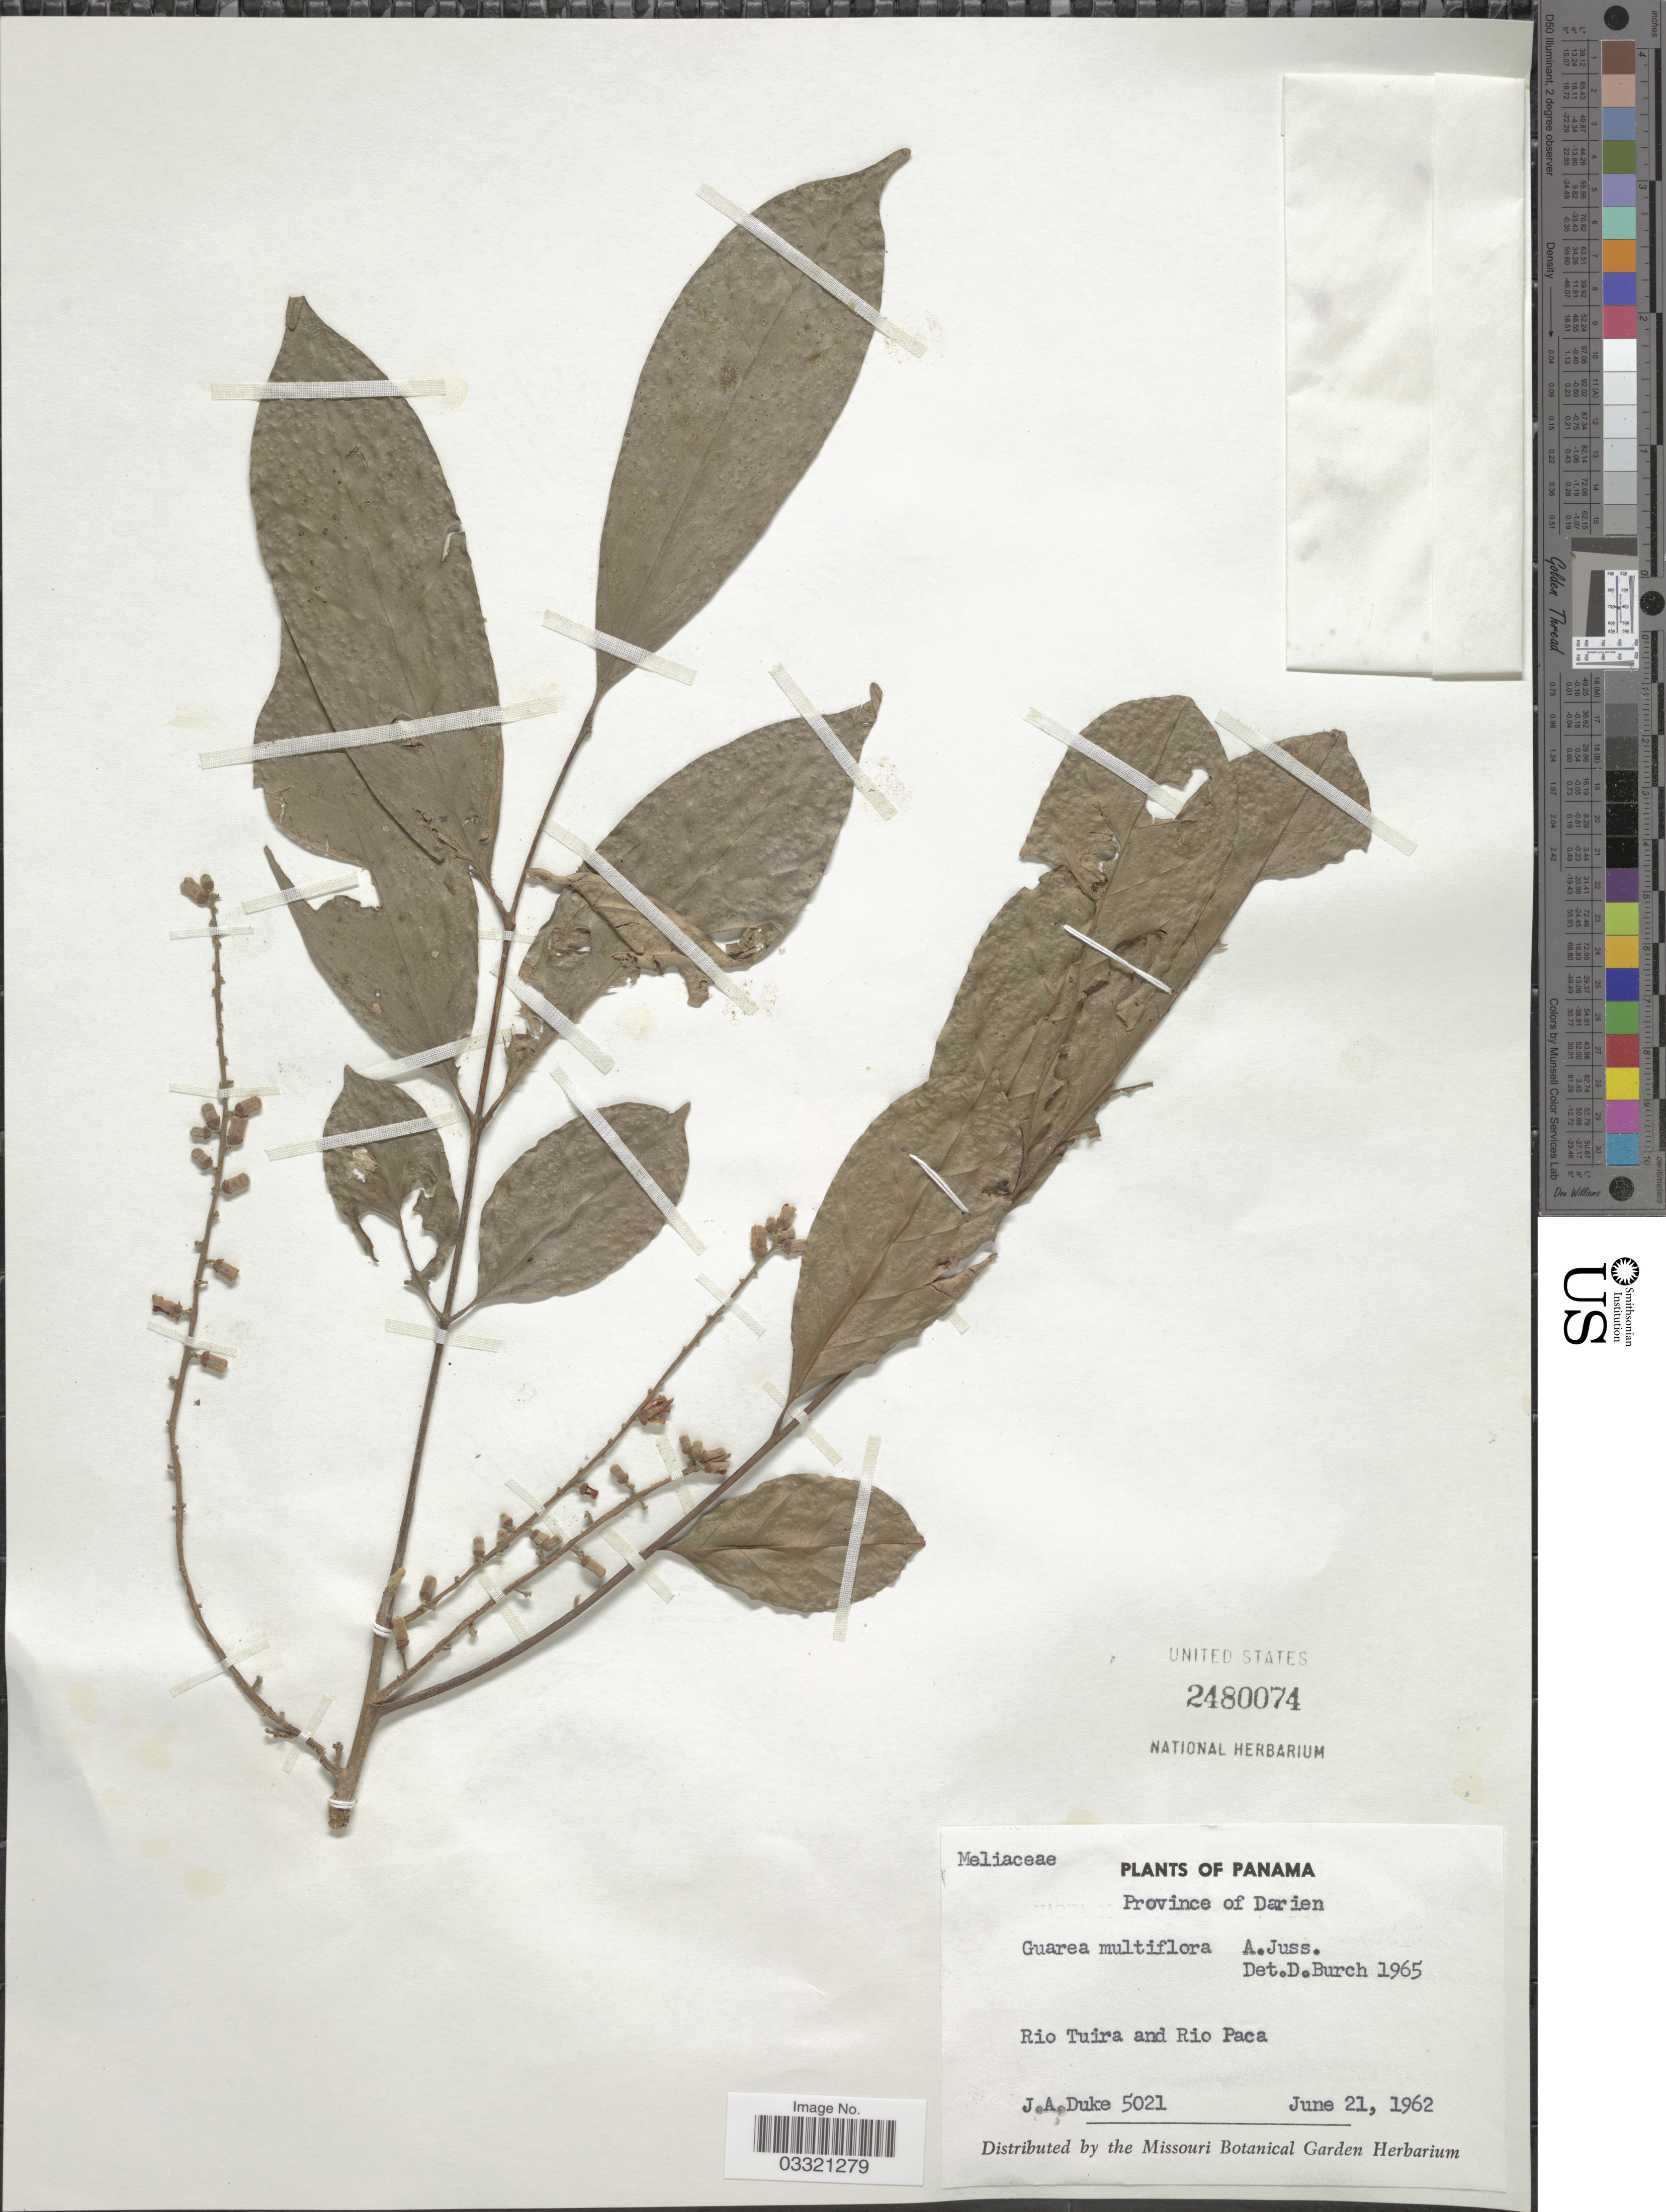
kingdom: Plantae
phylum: Tracheophyta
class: Magnoliopsida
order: Sapindales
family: Meliaceae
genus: Guarea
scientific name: Guarea multiflora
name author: A. Juss.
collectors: J. A. Duke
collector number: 5021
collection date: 1962-06-21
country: Panama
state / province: Darién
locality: Rio Tuira and Rio Paca.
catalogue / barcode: US 2480074